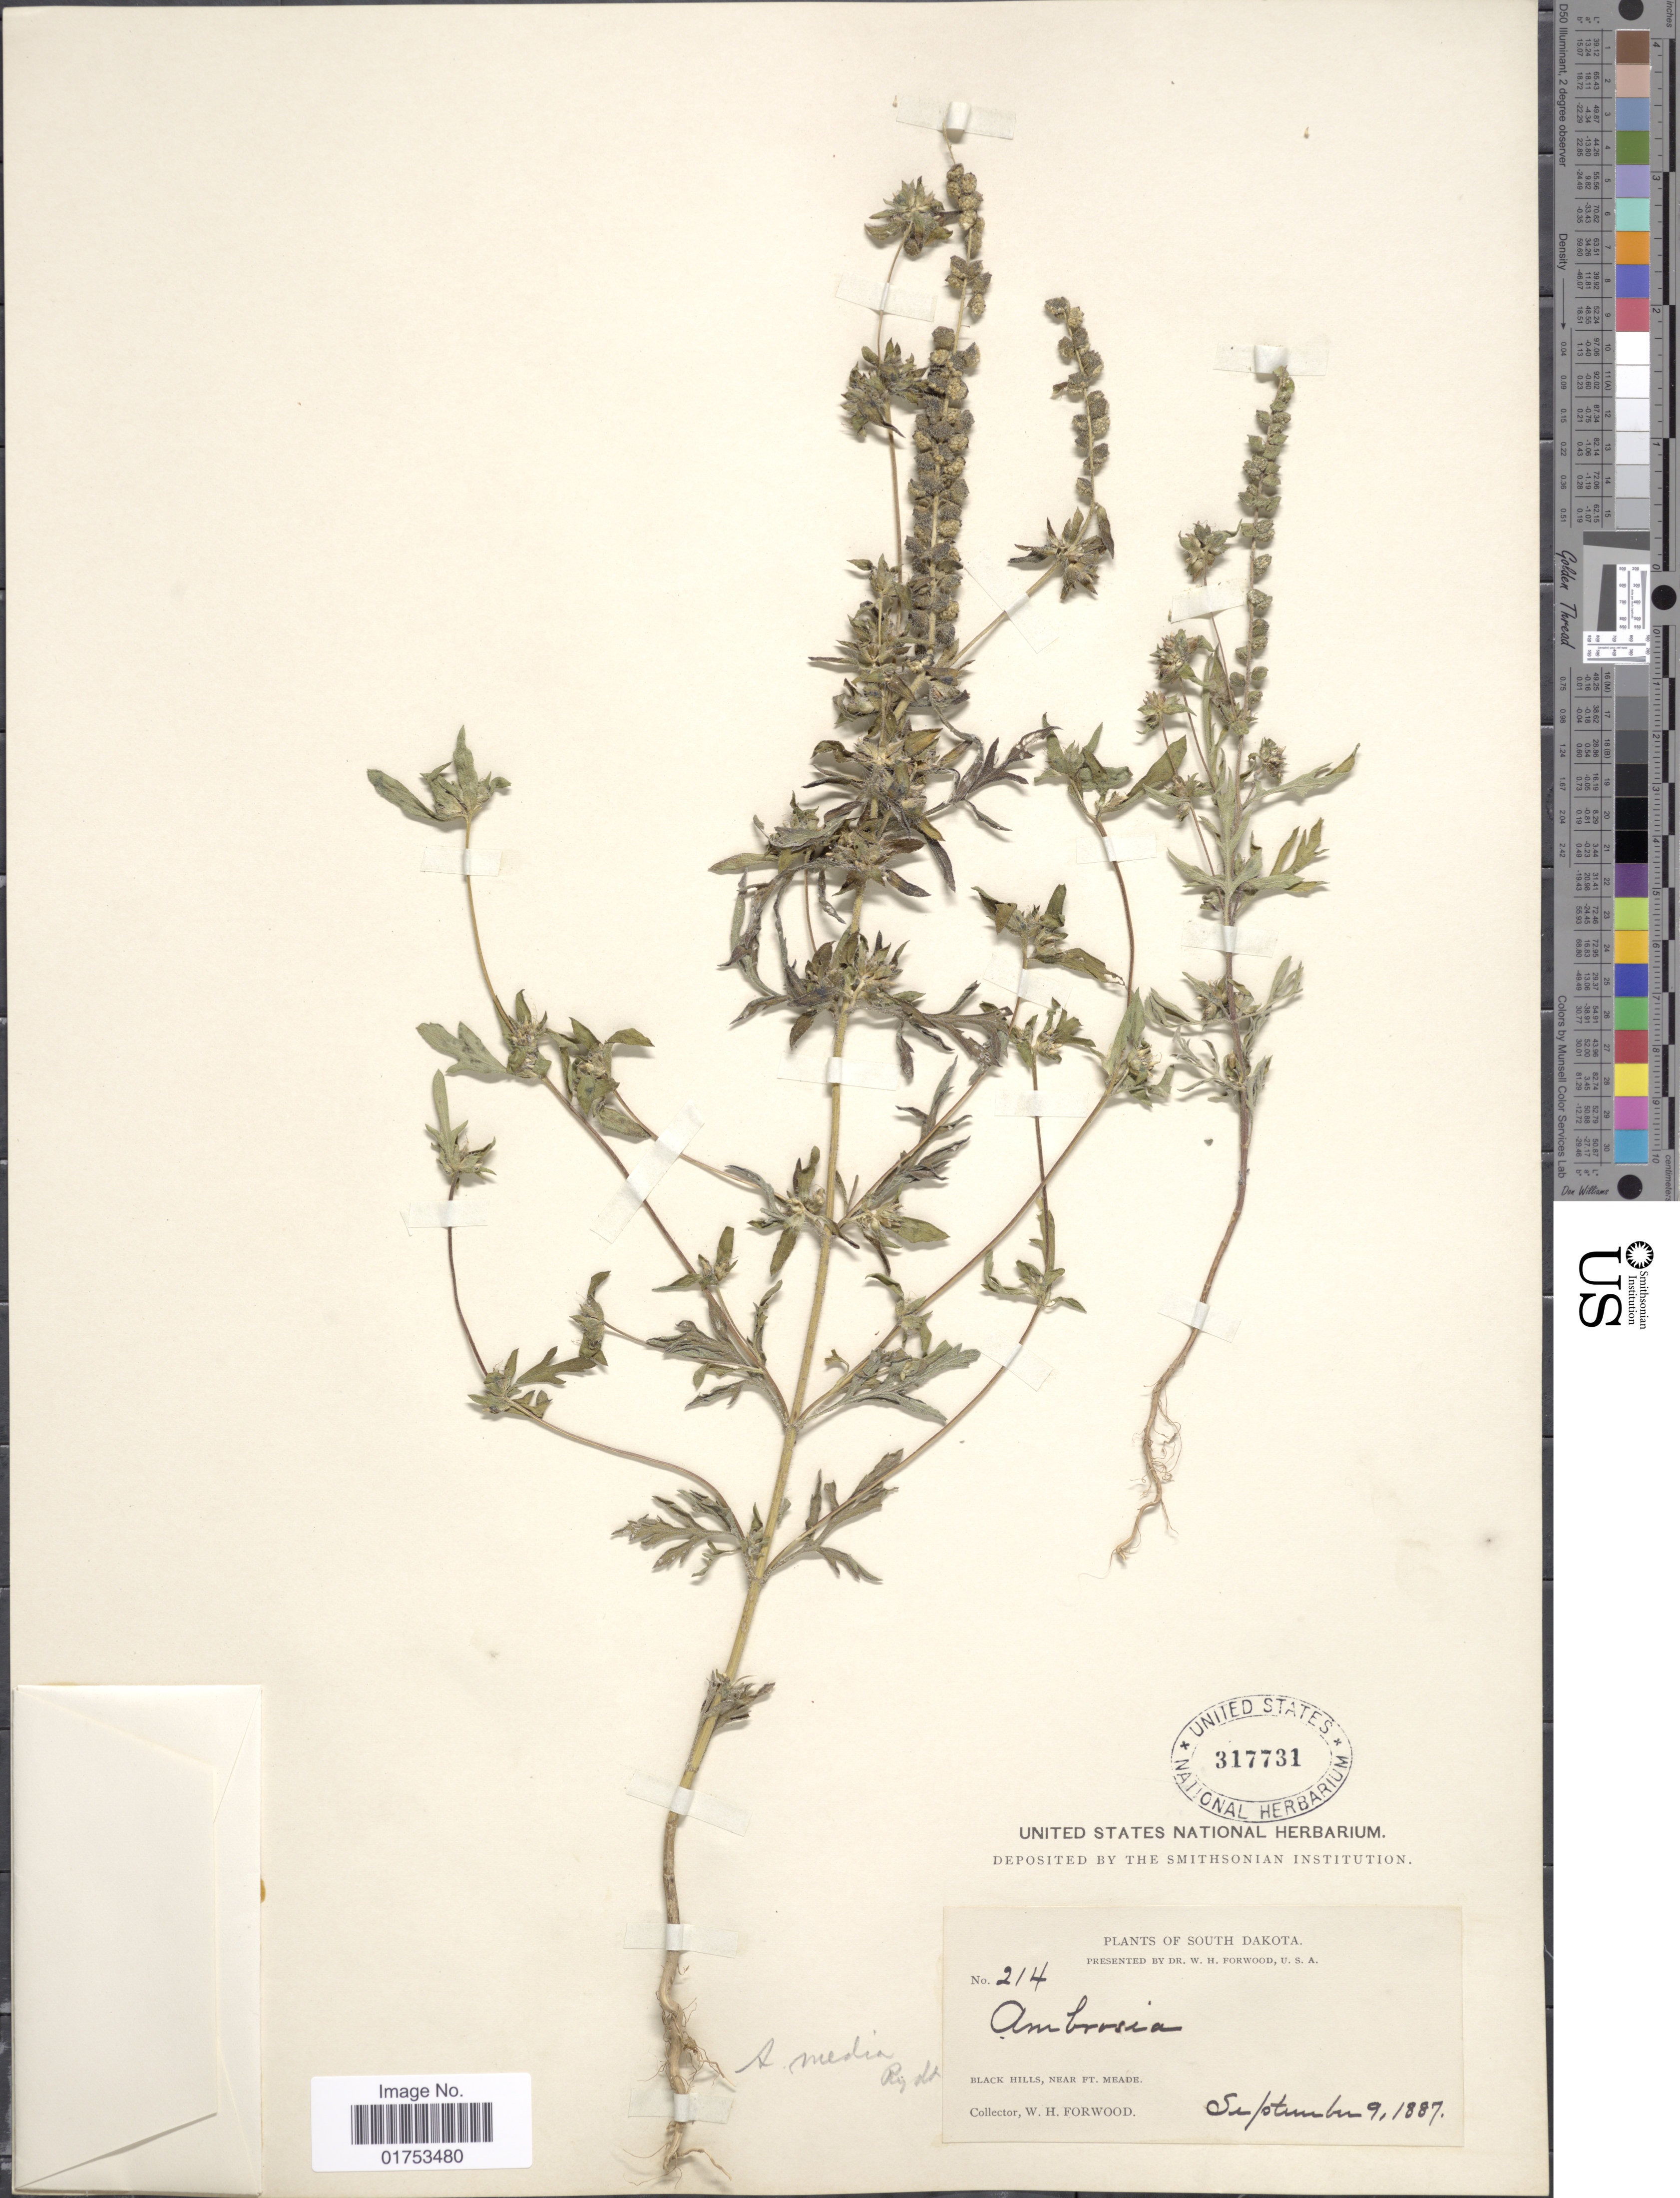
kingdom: Plantae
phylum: Tracheophyta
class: Magnoliopsida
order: Asterales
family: Asteraceae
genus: Ambrosia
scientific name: Ambrosia media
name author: Rydb.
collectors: W. Forwood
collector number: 214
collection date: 1887-09-09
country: United States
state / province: South Dakota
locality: Black Hills, near Ft. Meade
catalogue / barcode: US 317731